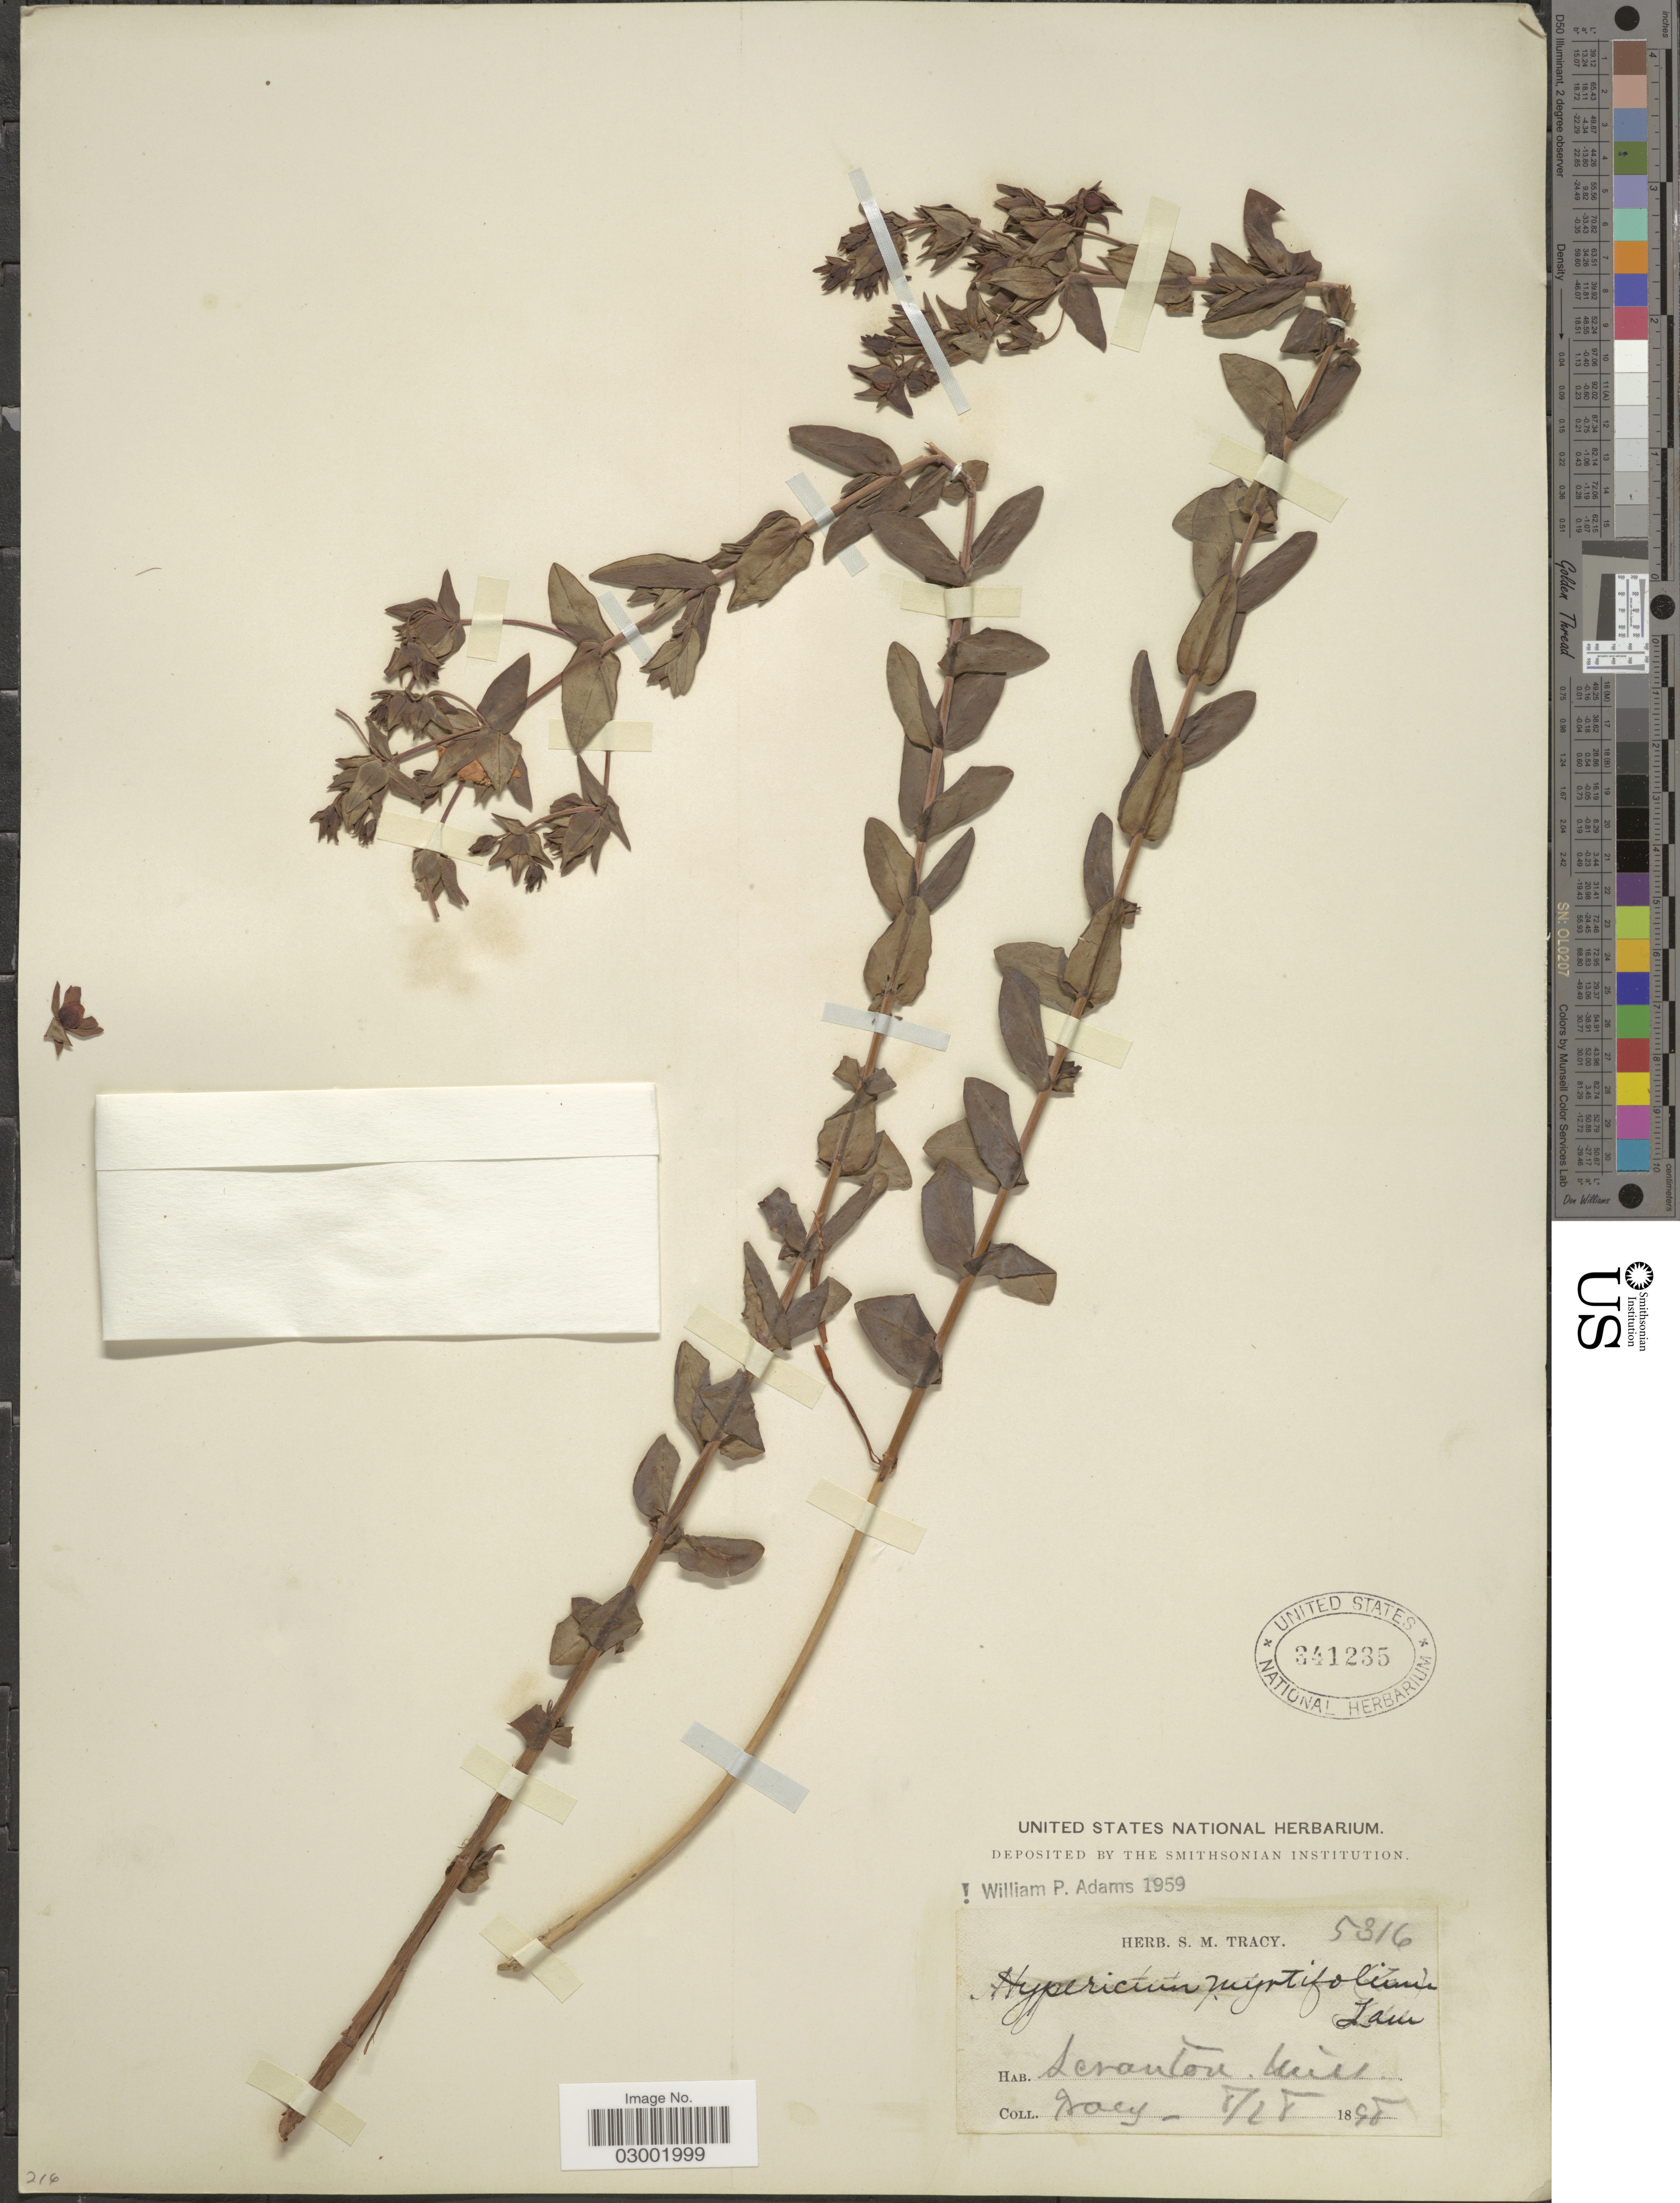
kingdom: Plantae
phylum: Tracheophyta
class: Magnoliopsida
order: Malpighiales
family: Hypericaceae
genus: Hypericum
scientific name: Hypericum myrtifolium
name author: Lam.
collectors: S. M. Tracy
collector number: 5316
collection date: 1898-08-28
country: United States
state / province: Mississippi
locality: Scranton.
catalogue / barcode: US 341235